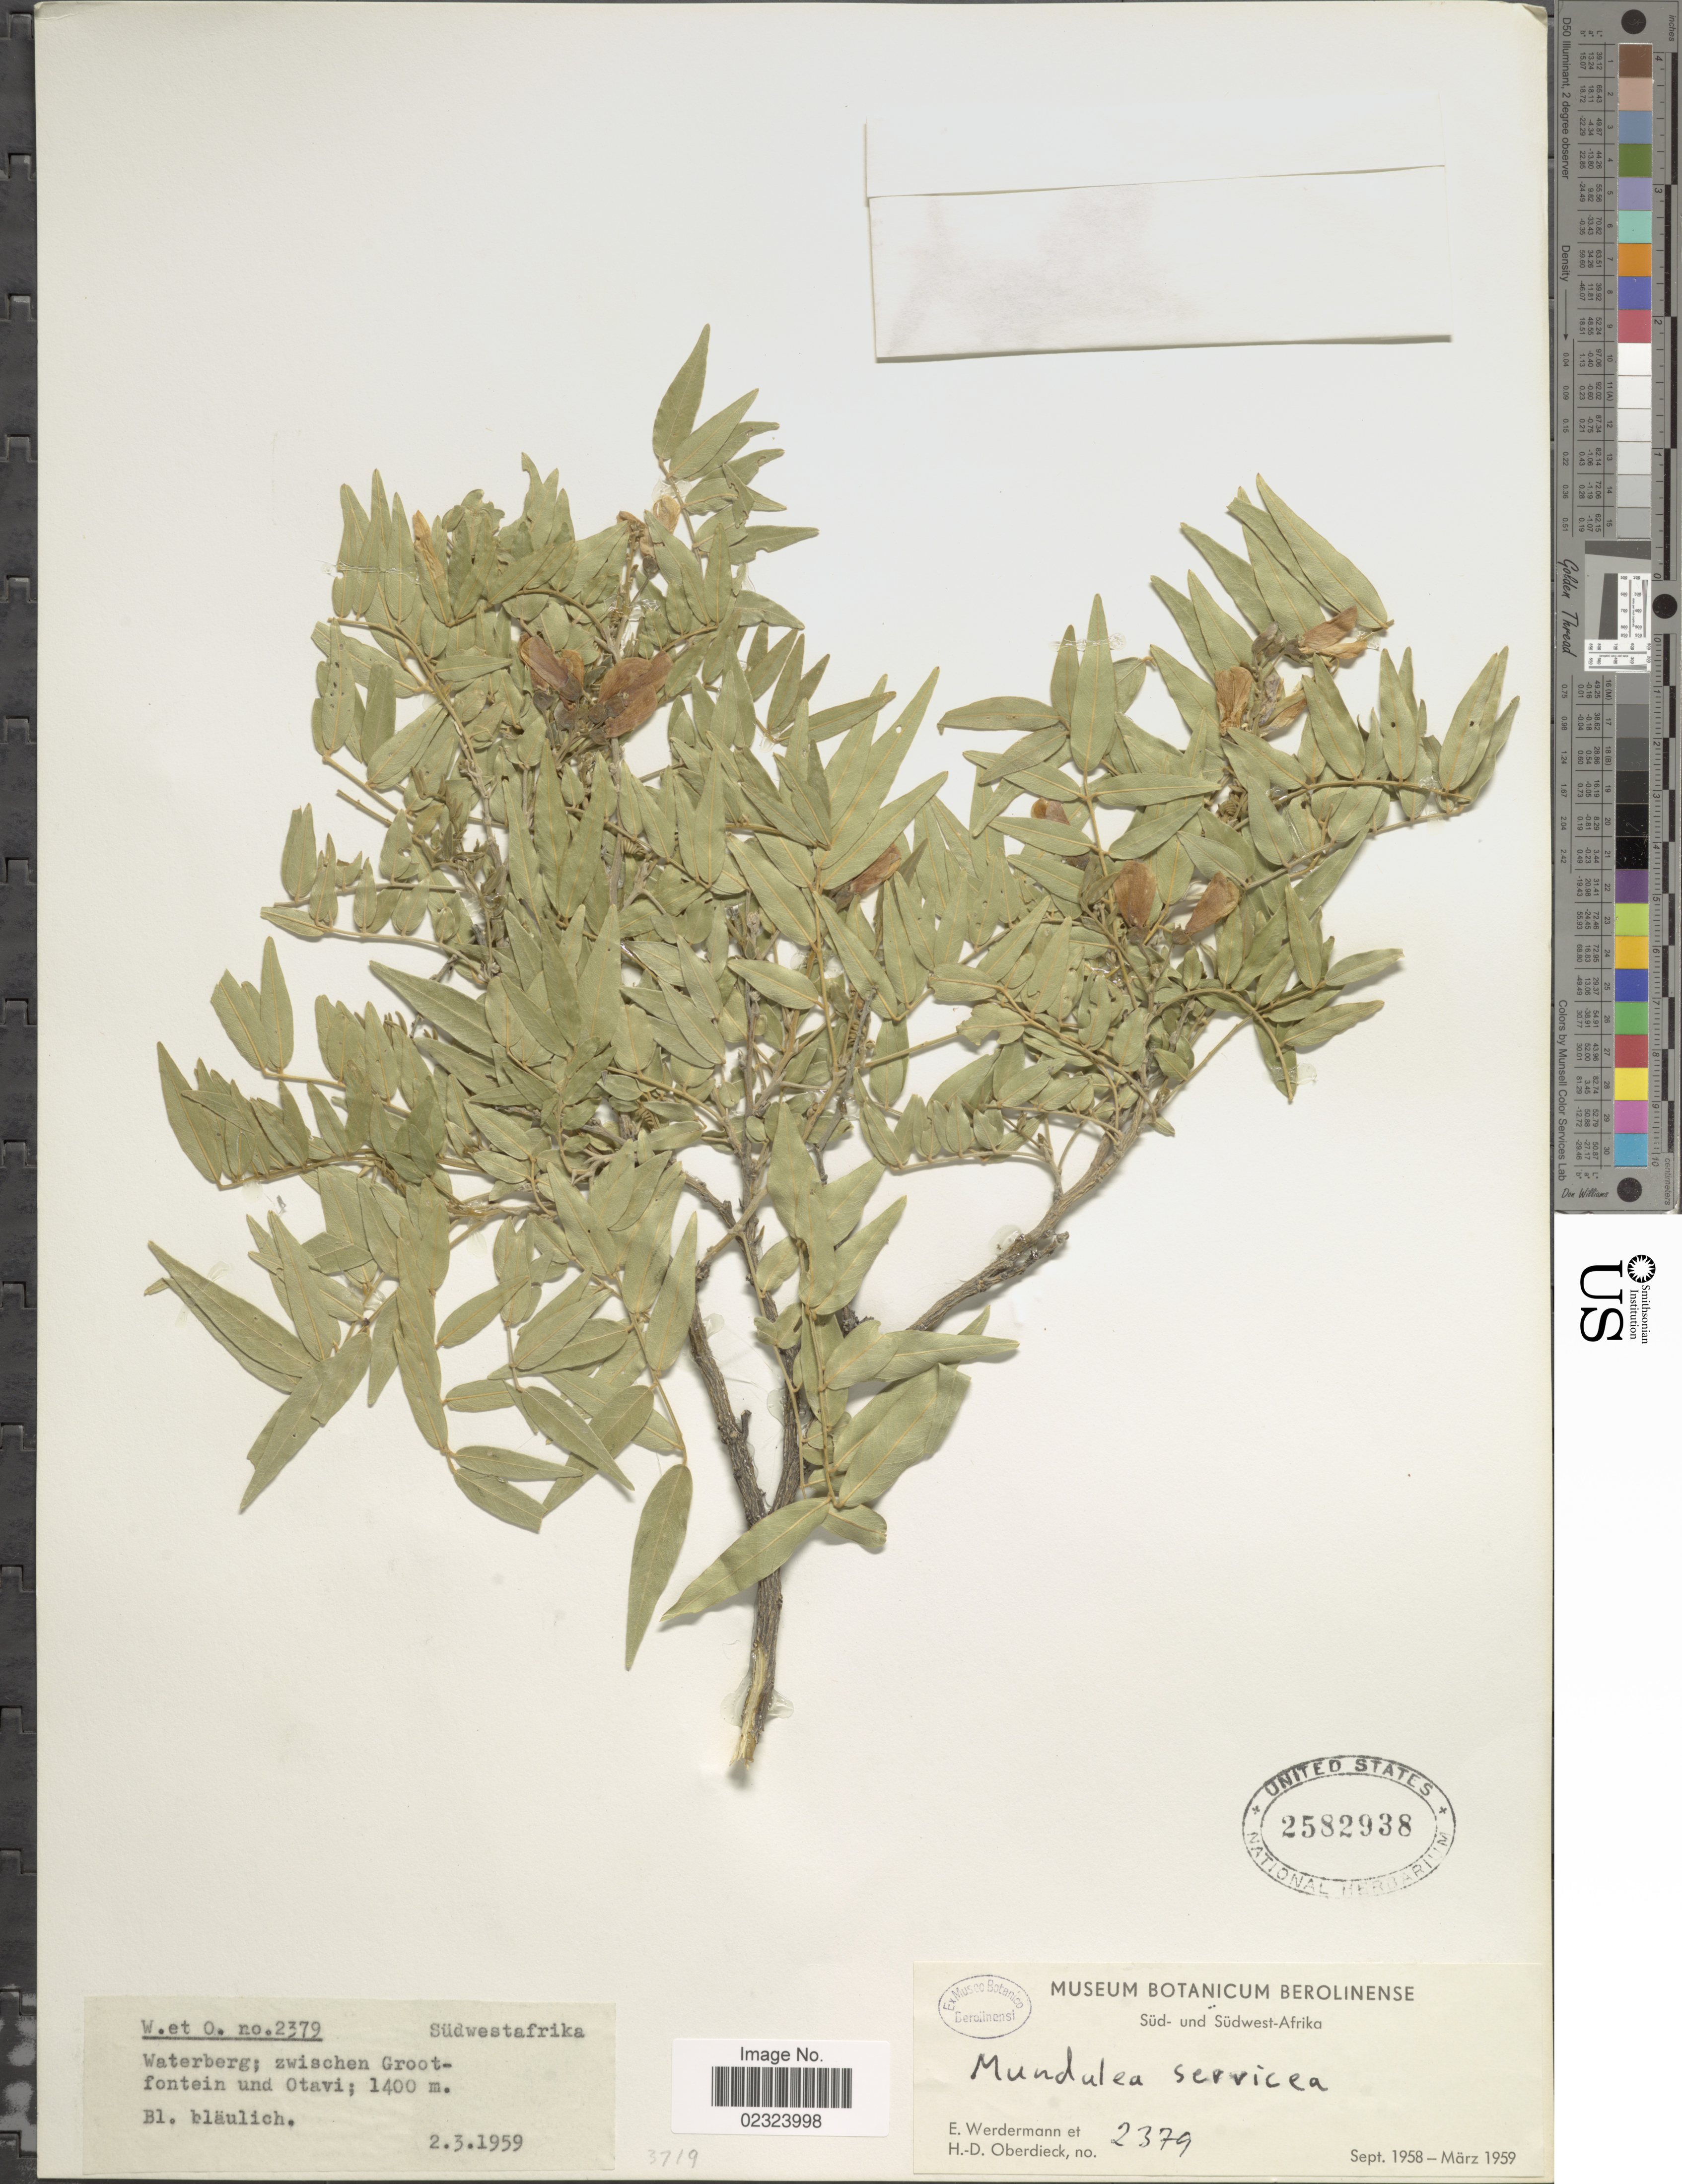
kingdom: Plantae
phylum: Tracheophyta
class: Magnoliopsida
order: Fabales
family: Fabaceae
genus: Mundulea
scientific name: Mundulea sericea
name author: (Willd.) A. Chev.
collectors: E. Werdermann & H. Oberdieck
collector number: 2379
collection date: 1959-03-02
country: South Africa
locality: Süd- und Südwest-Afrika. Waterberg; zwischen Grootfontein und Otavi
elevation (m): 1400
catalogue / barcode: US 2582938